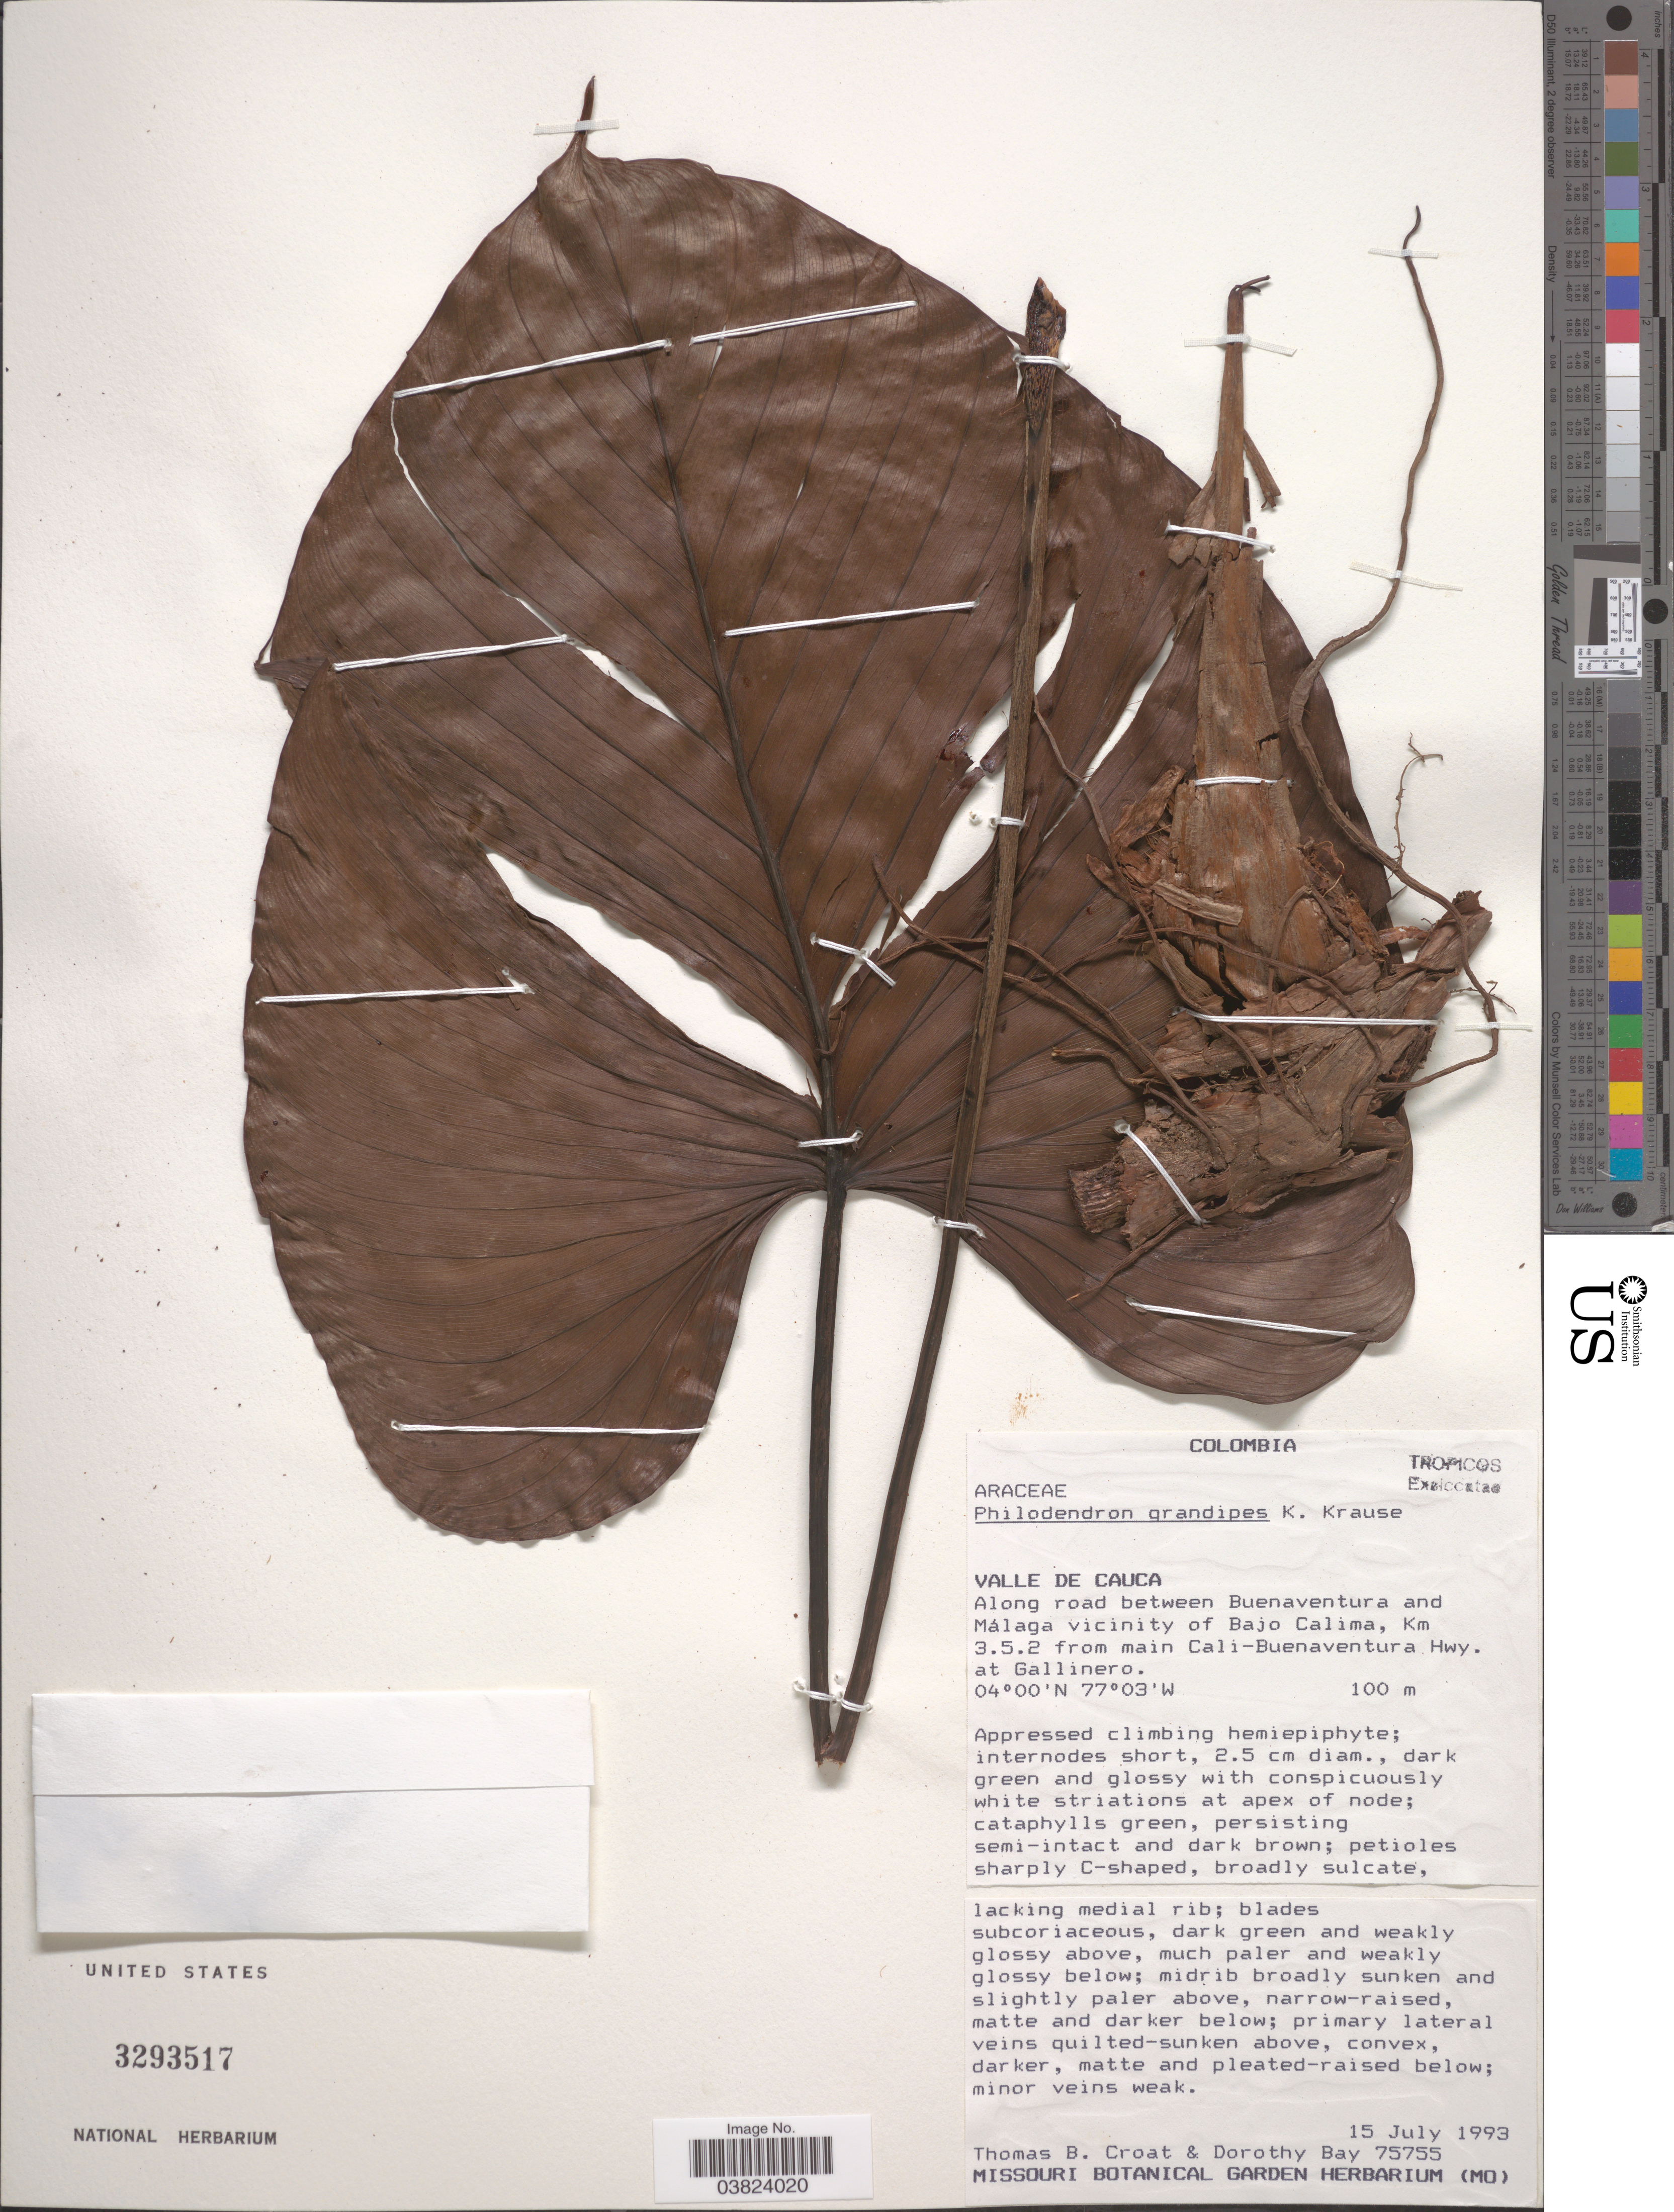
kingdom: Plantae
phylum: Tracheophyta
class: Liliopsida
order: Alismatales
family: Araceae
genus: Philodendron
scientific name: Philodendron grandipes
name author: K. Krause in Engl.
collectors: T. B. Croat & D. C. Bay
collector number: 75755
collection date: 1993-07-15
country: Colombia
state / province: Valle del Cauca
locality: Along road between Bueanaventura and Málaga vicinity of Bajo Calima, Km 3.5.2 from main Cali-Buenaventura Hwy. at Gallinero.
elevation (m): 100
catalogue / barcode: US 3293517